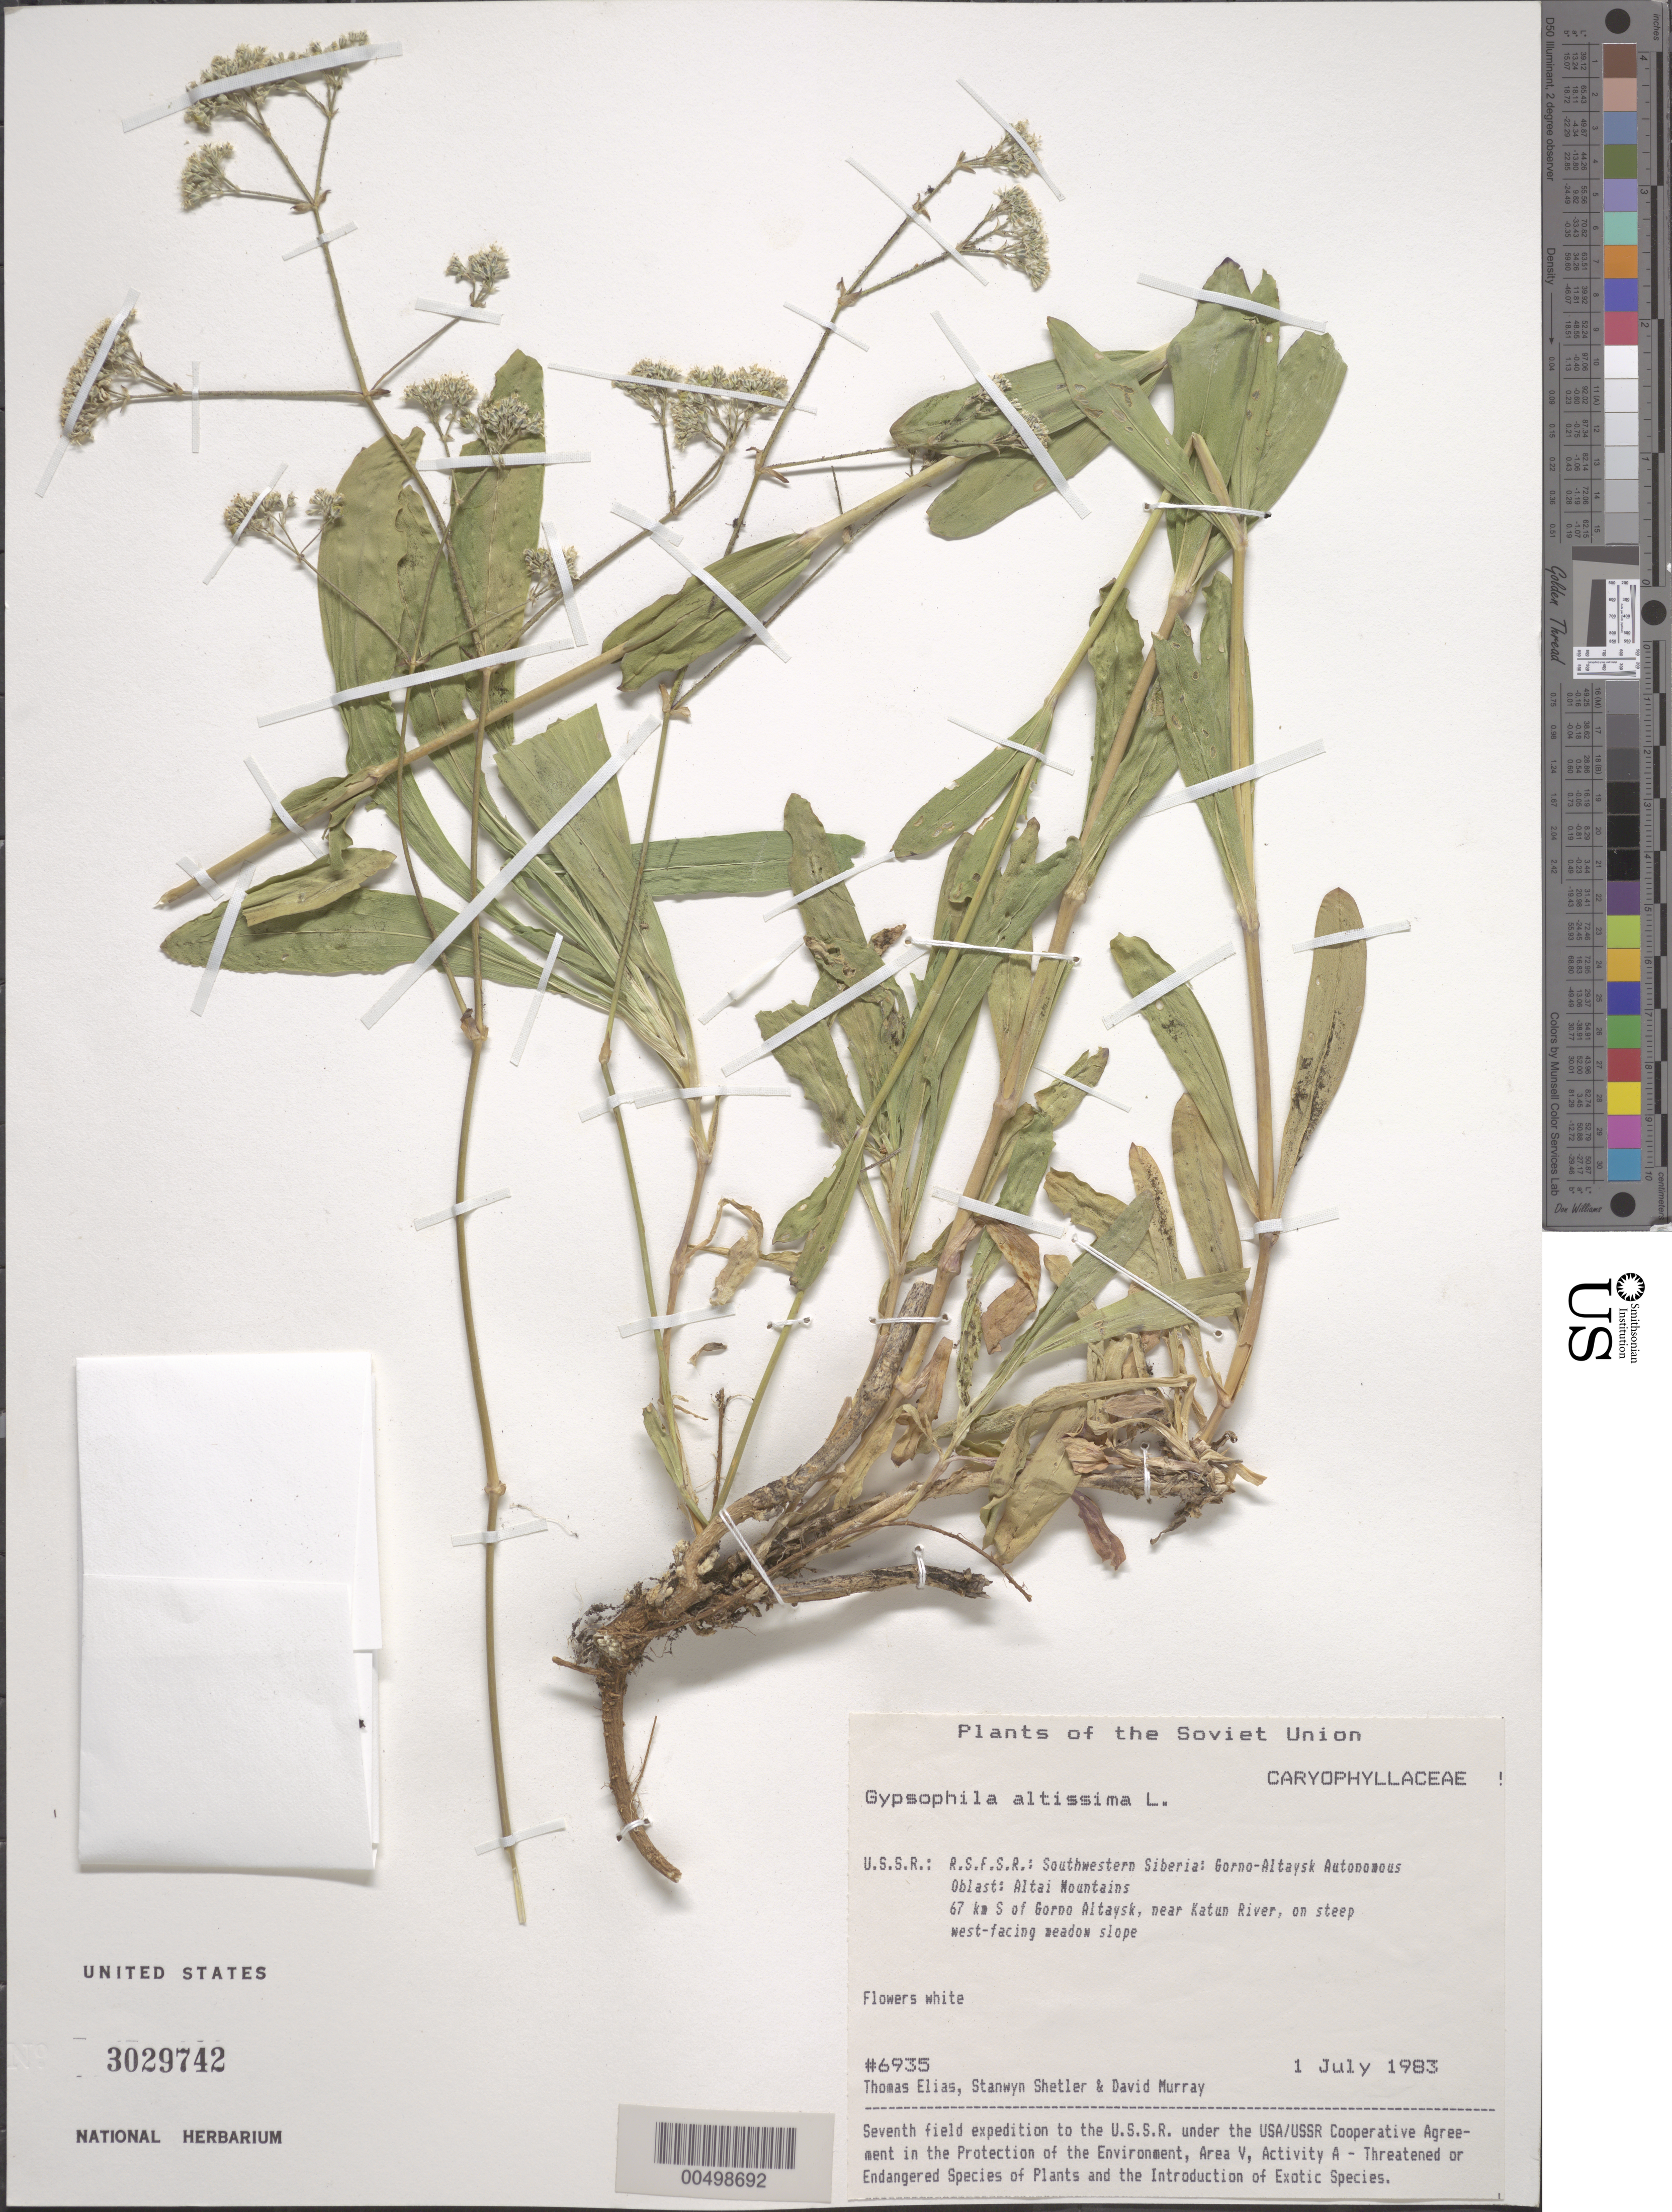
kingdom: Plantae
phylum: Tracheophyta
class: Magnoliopsida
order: Caryophyllales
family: Caryophyllaceae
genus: Gypsophila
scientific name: Gypsophila altissima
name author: L.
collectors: T. Elias, S. Shetler & D. F. Murray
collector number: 6935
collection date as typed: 01 Jul 1983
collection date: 1983-07-01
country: Russian Federation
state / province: Altai Republic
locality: Altai Mountains, 67 km S of Gorno-Altaysk, near Katun River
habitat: on steep west-facing meadow slope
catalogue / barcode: US 3029742